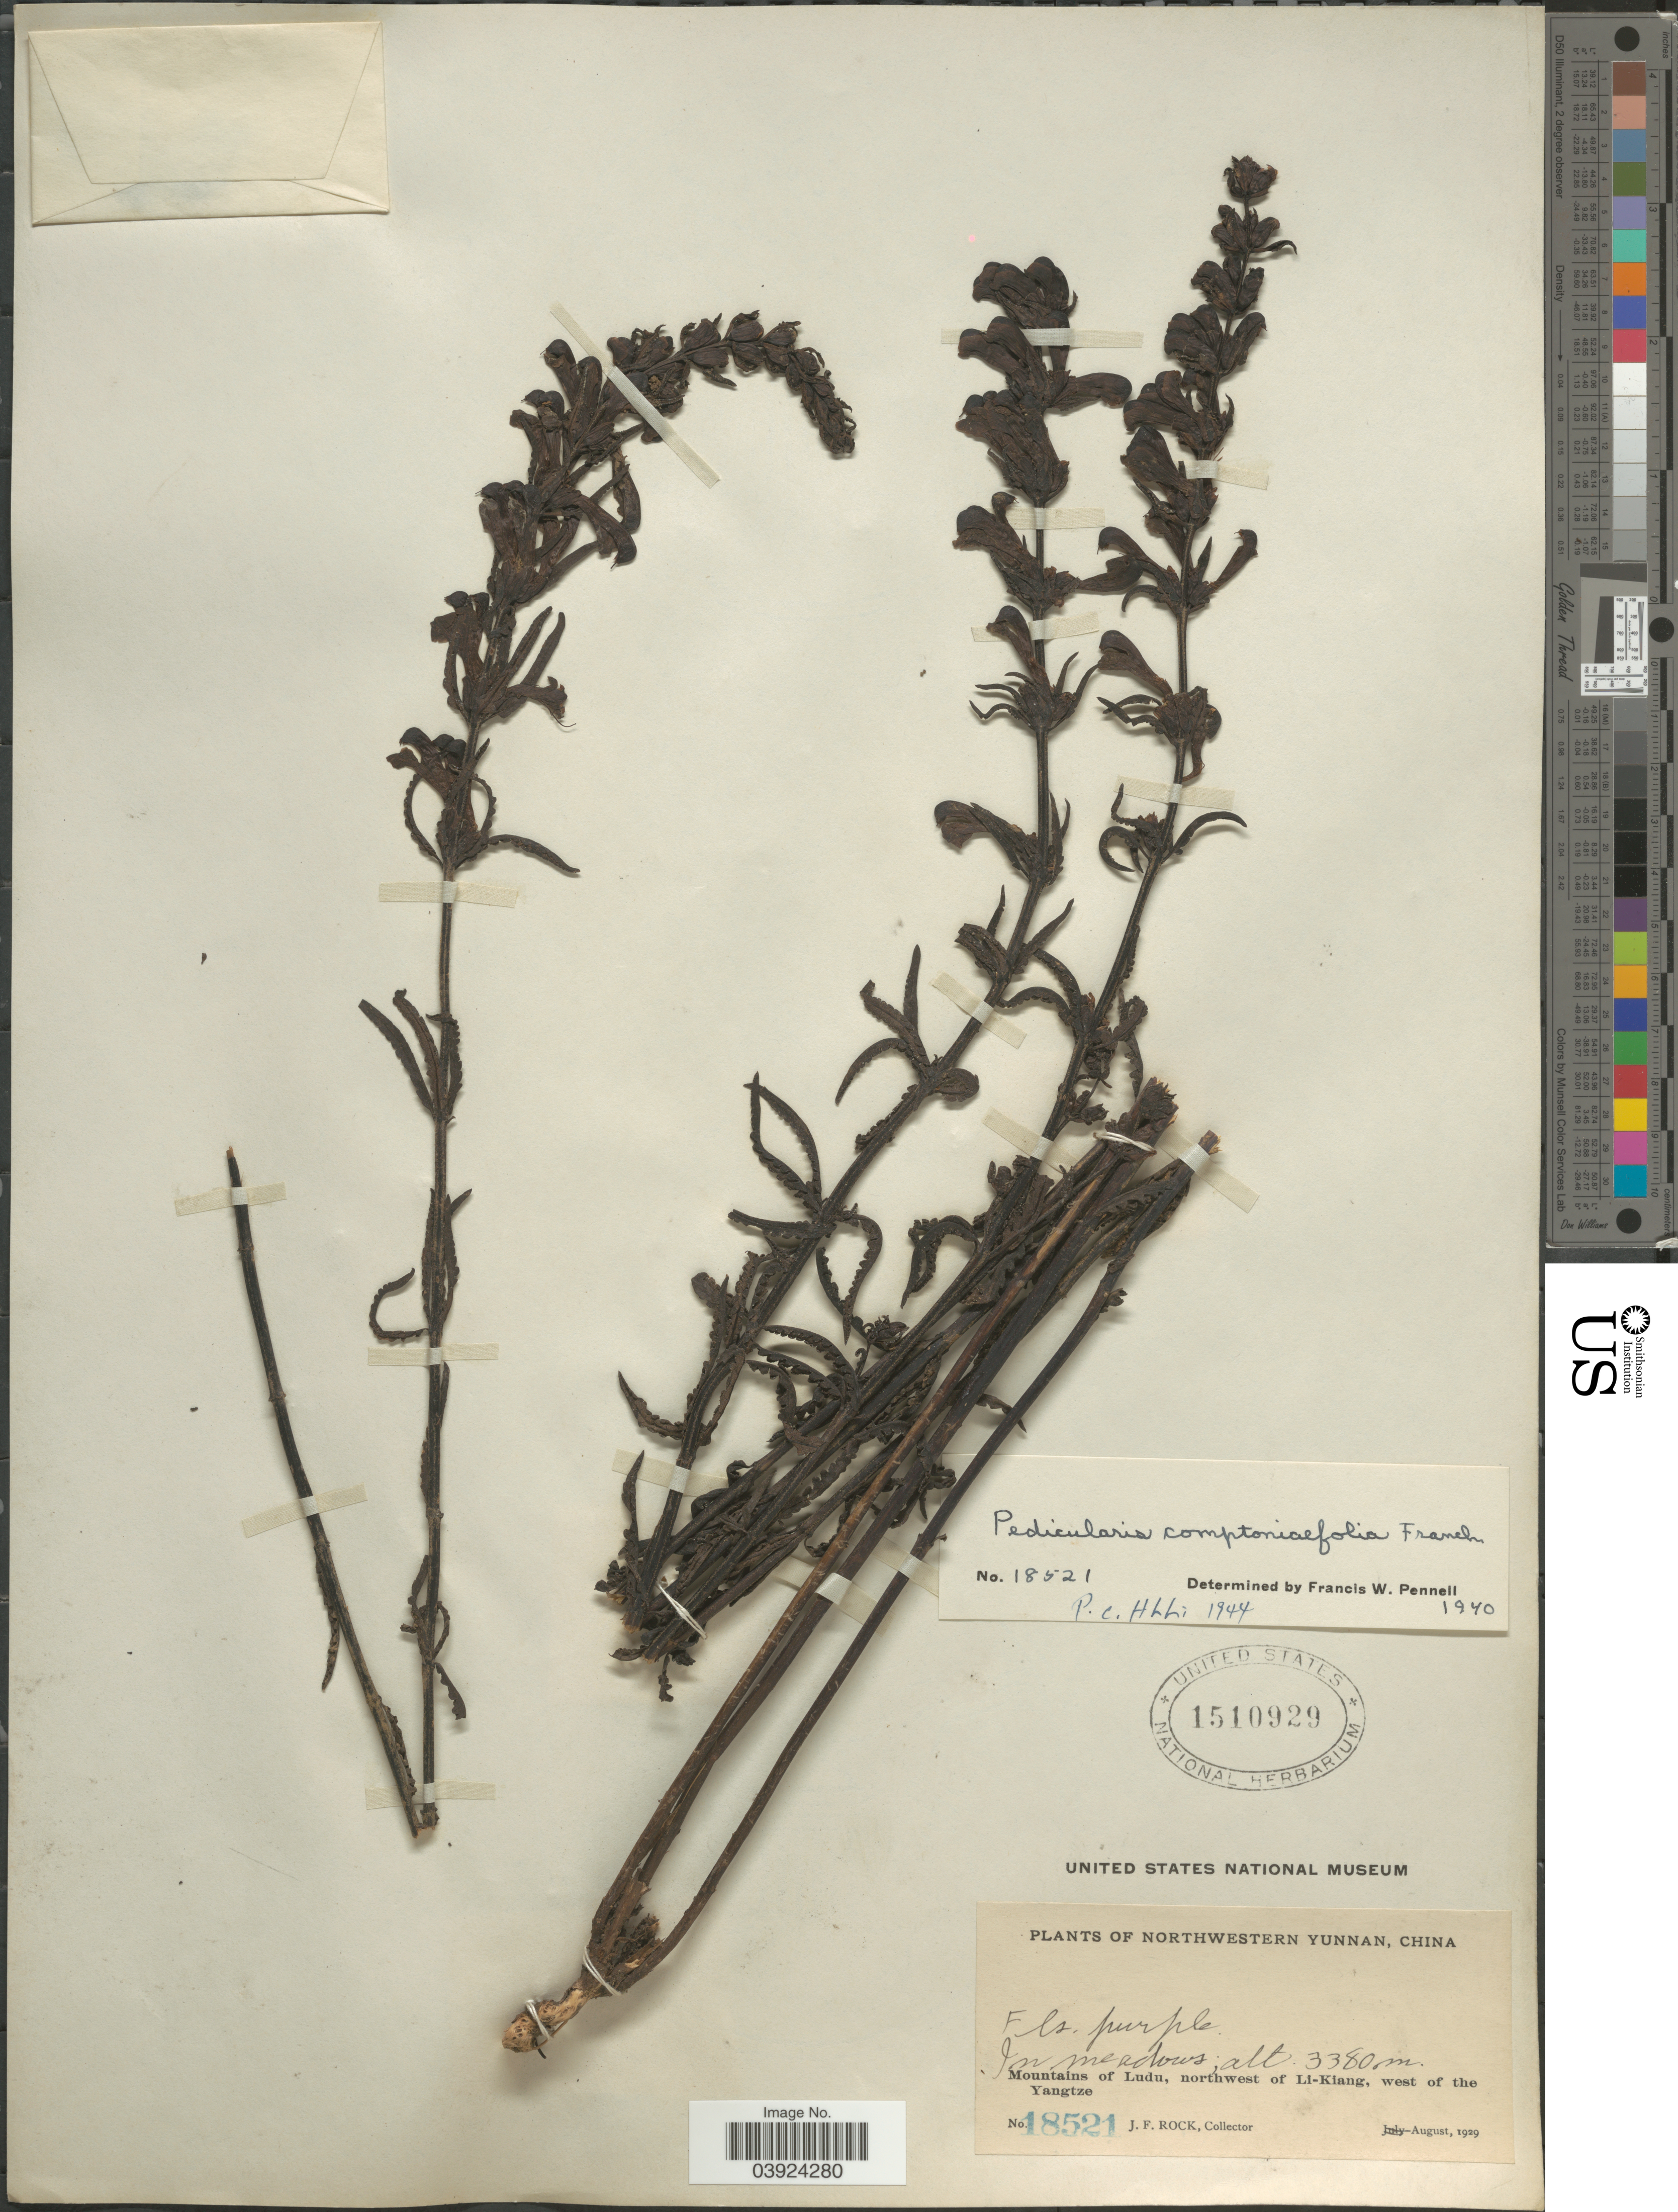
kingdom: Plantae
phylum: Tracheophyta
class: Magnoliopsida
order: Lamiales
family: Orobanchaceae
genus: Pedicularis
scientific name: Pedicularis comptoniaefolia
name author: Franch. ex Maxim.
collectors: J. Rock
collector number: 18521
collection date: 1929-08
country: China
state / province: Yunnan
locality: Northwestern Yunnan. Mountains of Ludu, northwest of Li-Kiang, west of the Yangtze.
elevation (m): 3380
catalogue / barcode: US 1510929